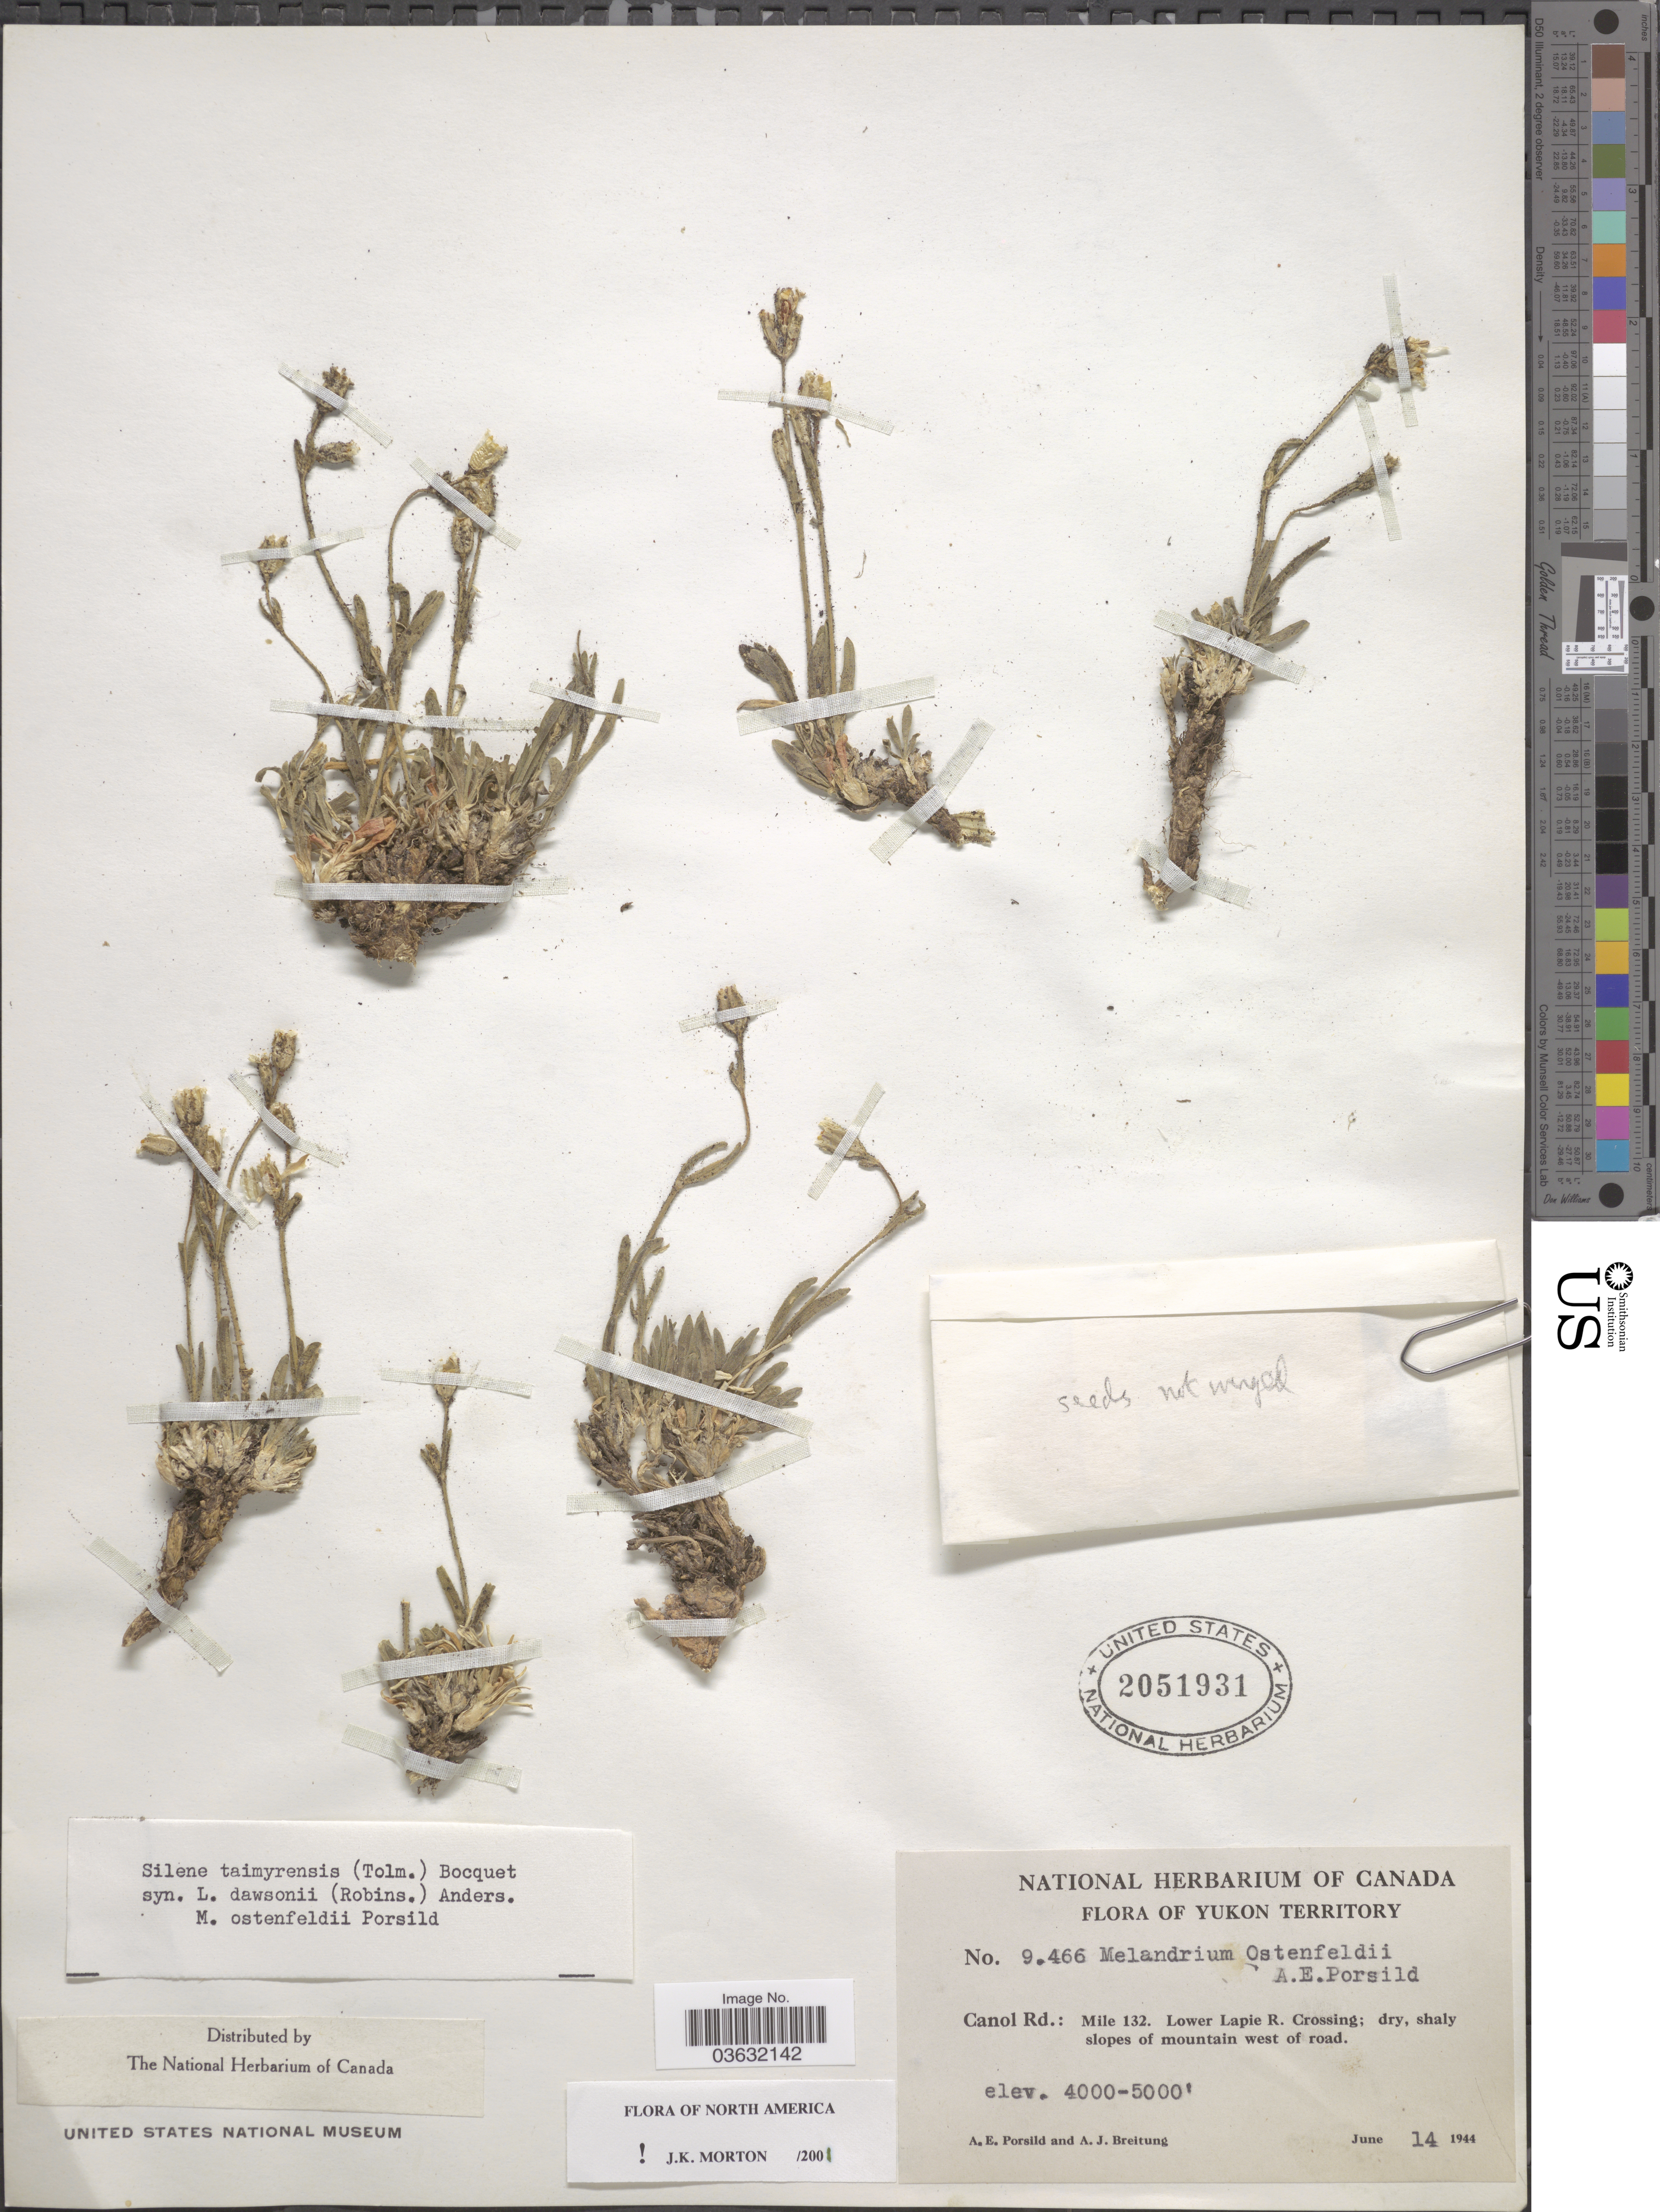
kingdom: Plantae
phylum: Tracheophyta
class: Magnoliopsida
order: Caryophyllales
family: Caryophyllaceae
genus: Silene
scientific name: Silene taimyrensis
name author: (Tolm.) Bocquet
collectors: A. E. Porsild & A. Breitung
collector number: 9466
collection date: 1944-06-14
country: Canada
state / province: Yukon Territory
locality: Canol Rd.: Mile 132. Lower Lapie R. Crossing.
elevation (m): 1219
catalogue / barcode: US 2051931